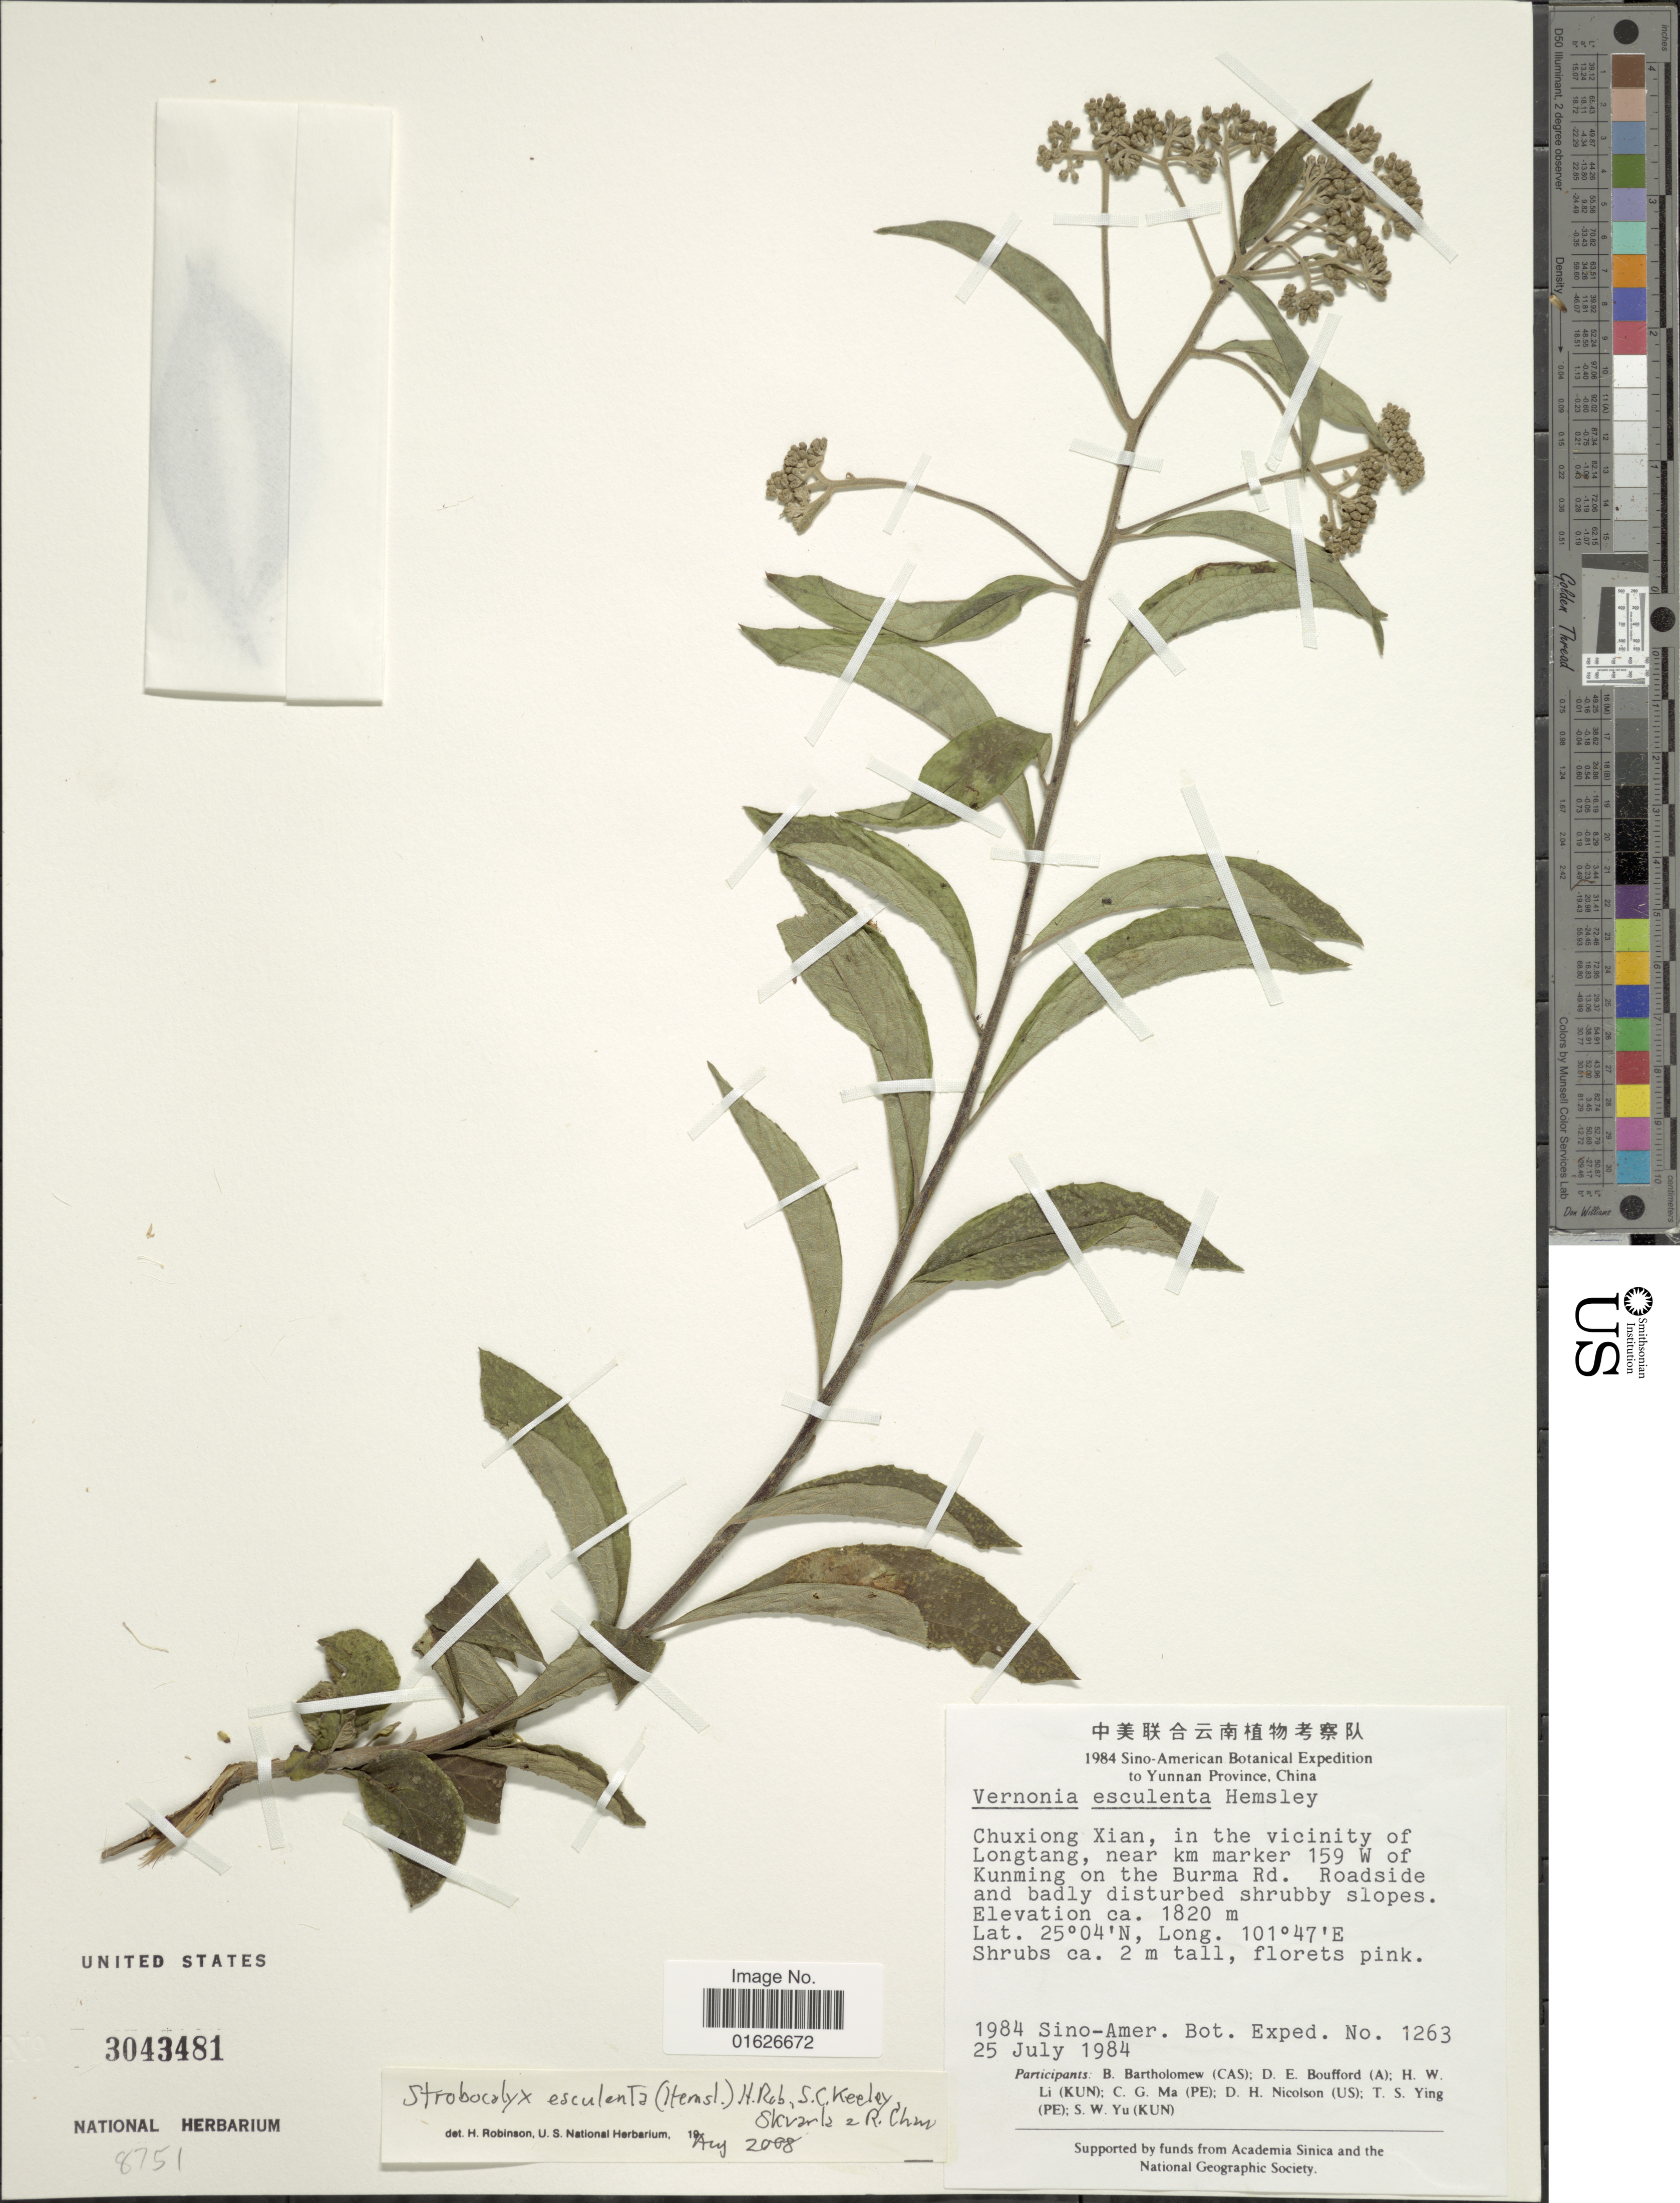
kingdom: Plantae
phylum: Tracheophyta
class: Magnoliopsida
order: Asterales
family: Asteraceae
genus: Vernonia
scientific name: Vernonia esculenta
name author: Hemsl.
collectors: Sino-Amer. Bot. Exped. 1984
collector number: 1263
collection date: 1984-07-25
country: China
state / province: Yunnan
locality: Yunnan Province, Chuxiong Xian, in the vicinity of Longtang, near km marker 159 W of Kunming of the Burma Rd.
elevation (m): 1820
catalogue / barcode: US 3043481